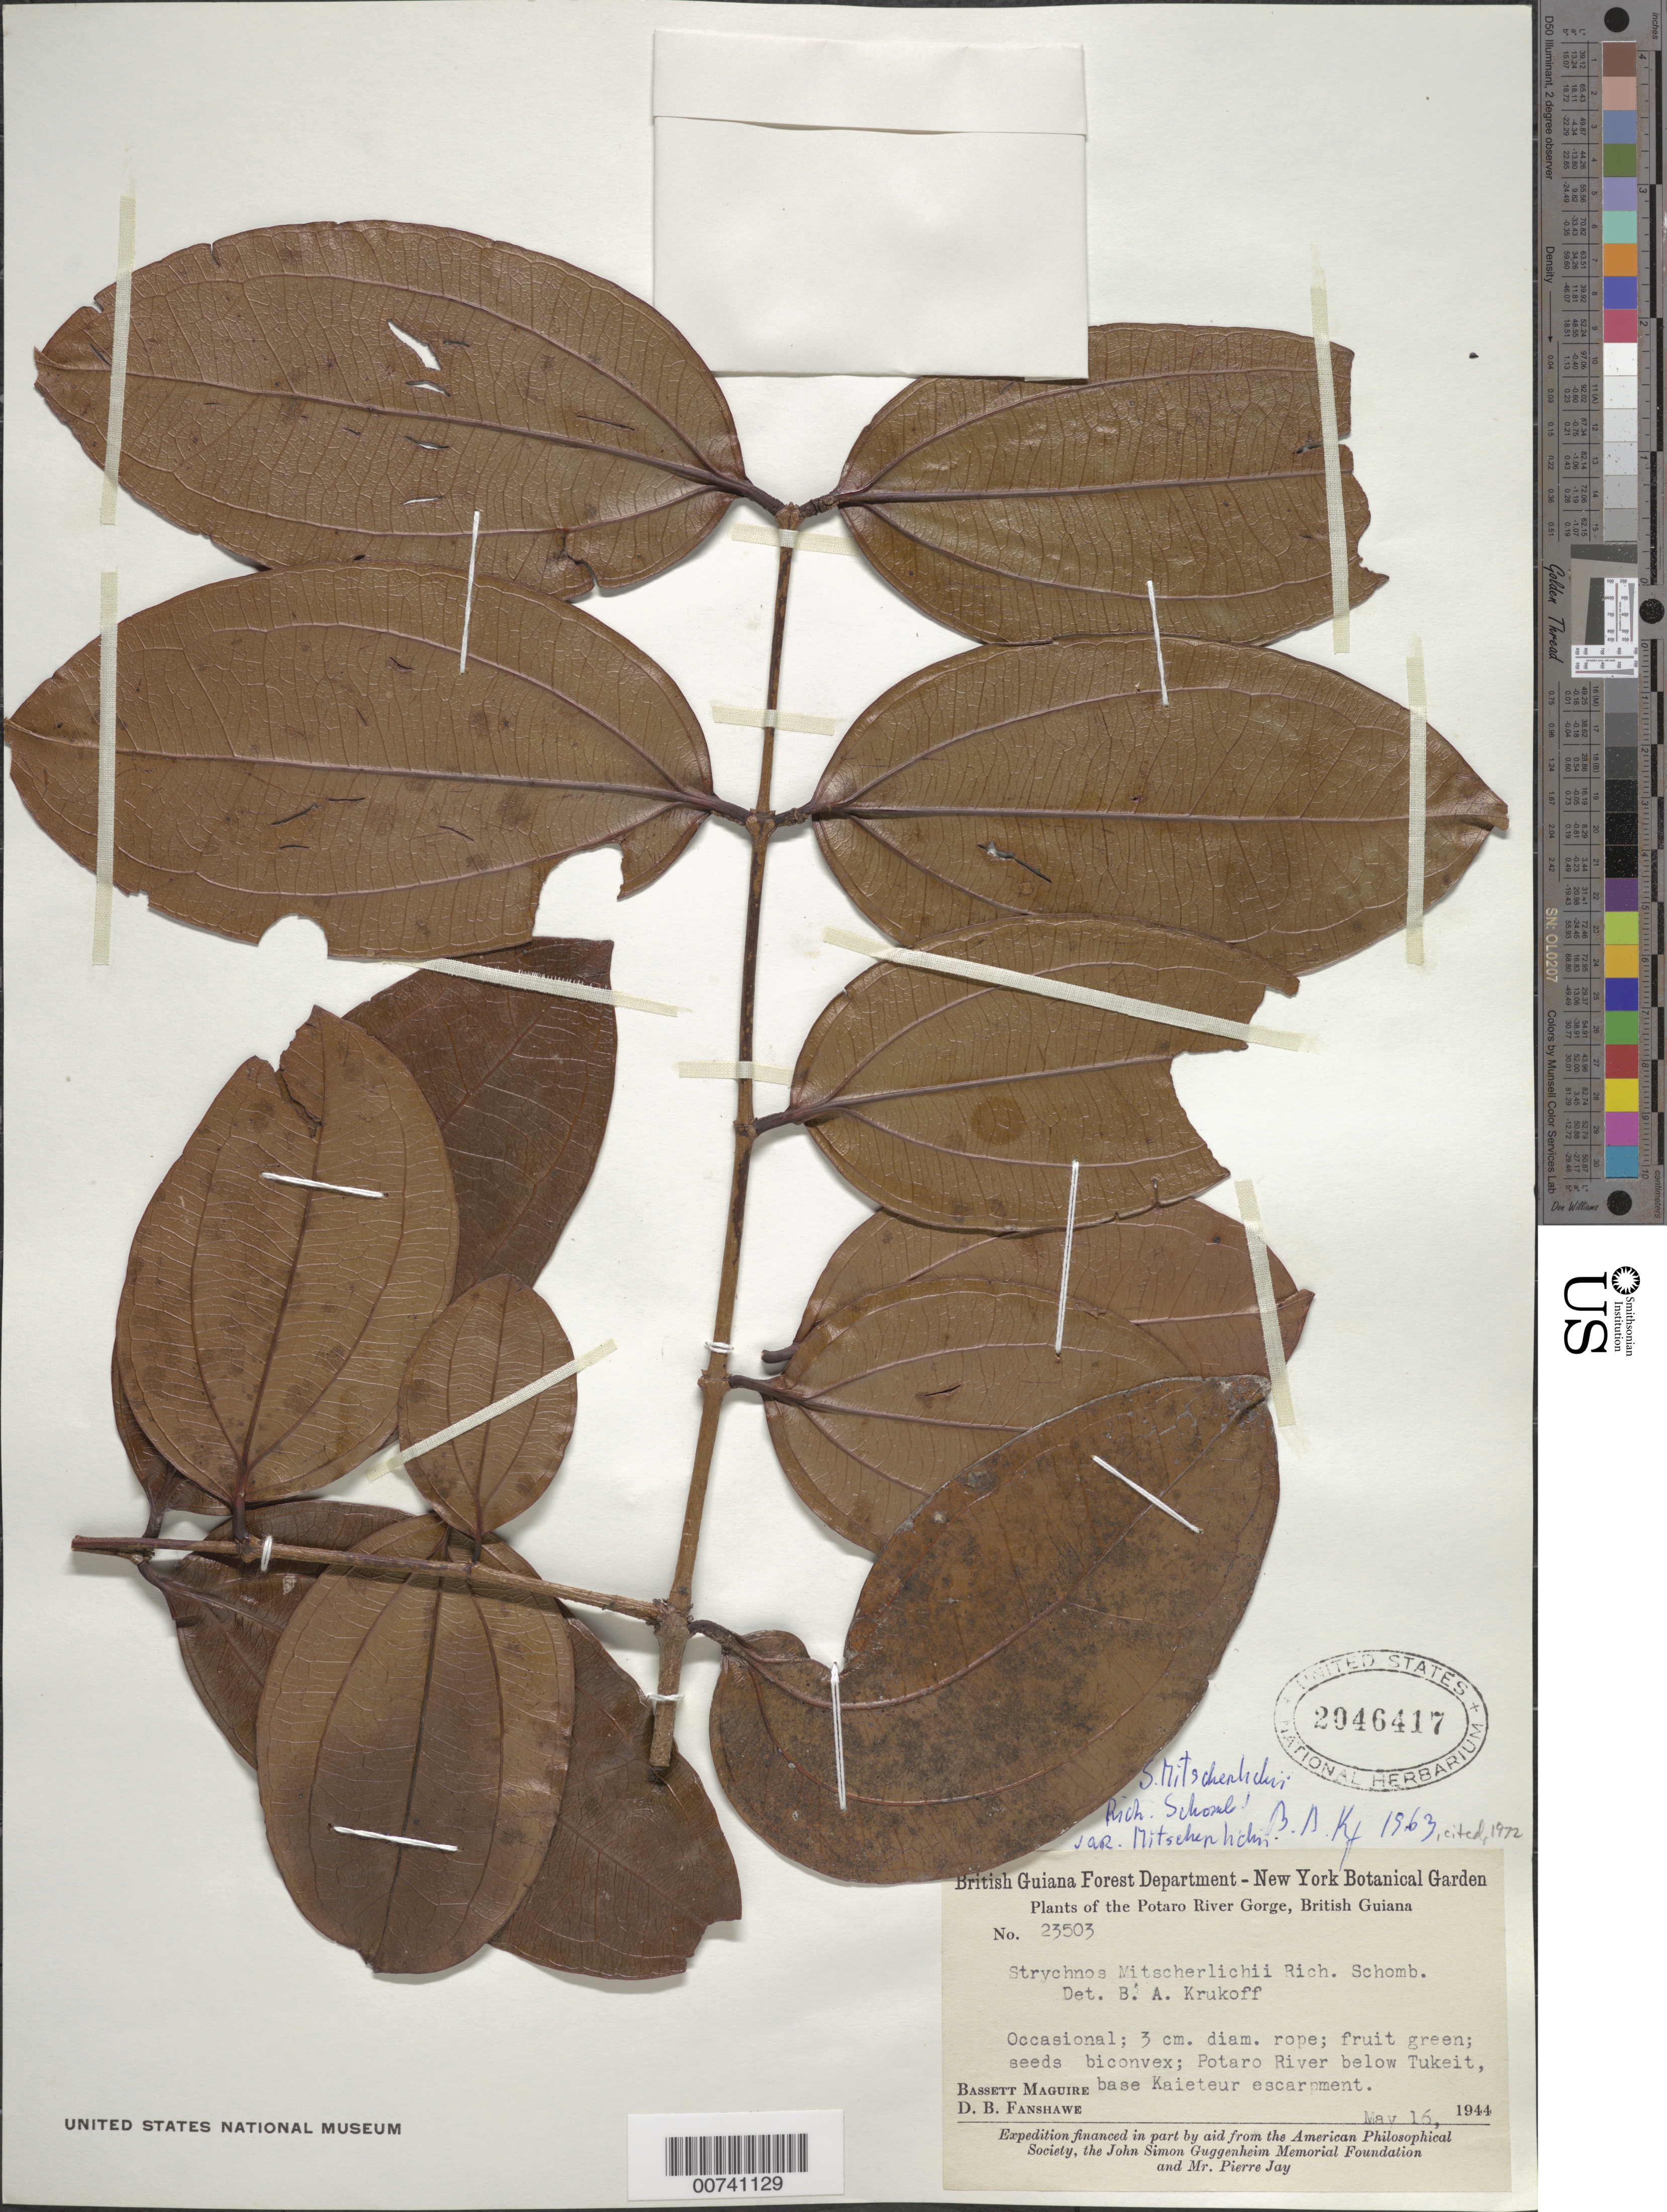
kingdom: Plantae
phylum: Tracheophyta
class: Magnoliopsida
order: Gentianales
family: Loganiaceae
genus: Strychnos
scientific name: Strychnos mitscherlichii var. mitscherlichii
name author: M.R. Schomb.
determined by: Krukoff, B. A.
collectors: B. Maguire & D. B. Fanshawe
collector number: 23503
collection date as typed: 16-May-44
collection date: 1944-05-16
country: Guyana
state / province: Potaro-Siparuni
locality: Potaro River Gorge, below Tukeit, base of Kaieteur escarpment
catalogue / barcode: US 2046417